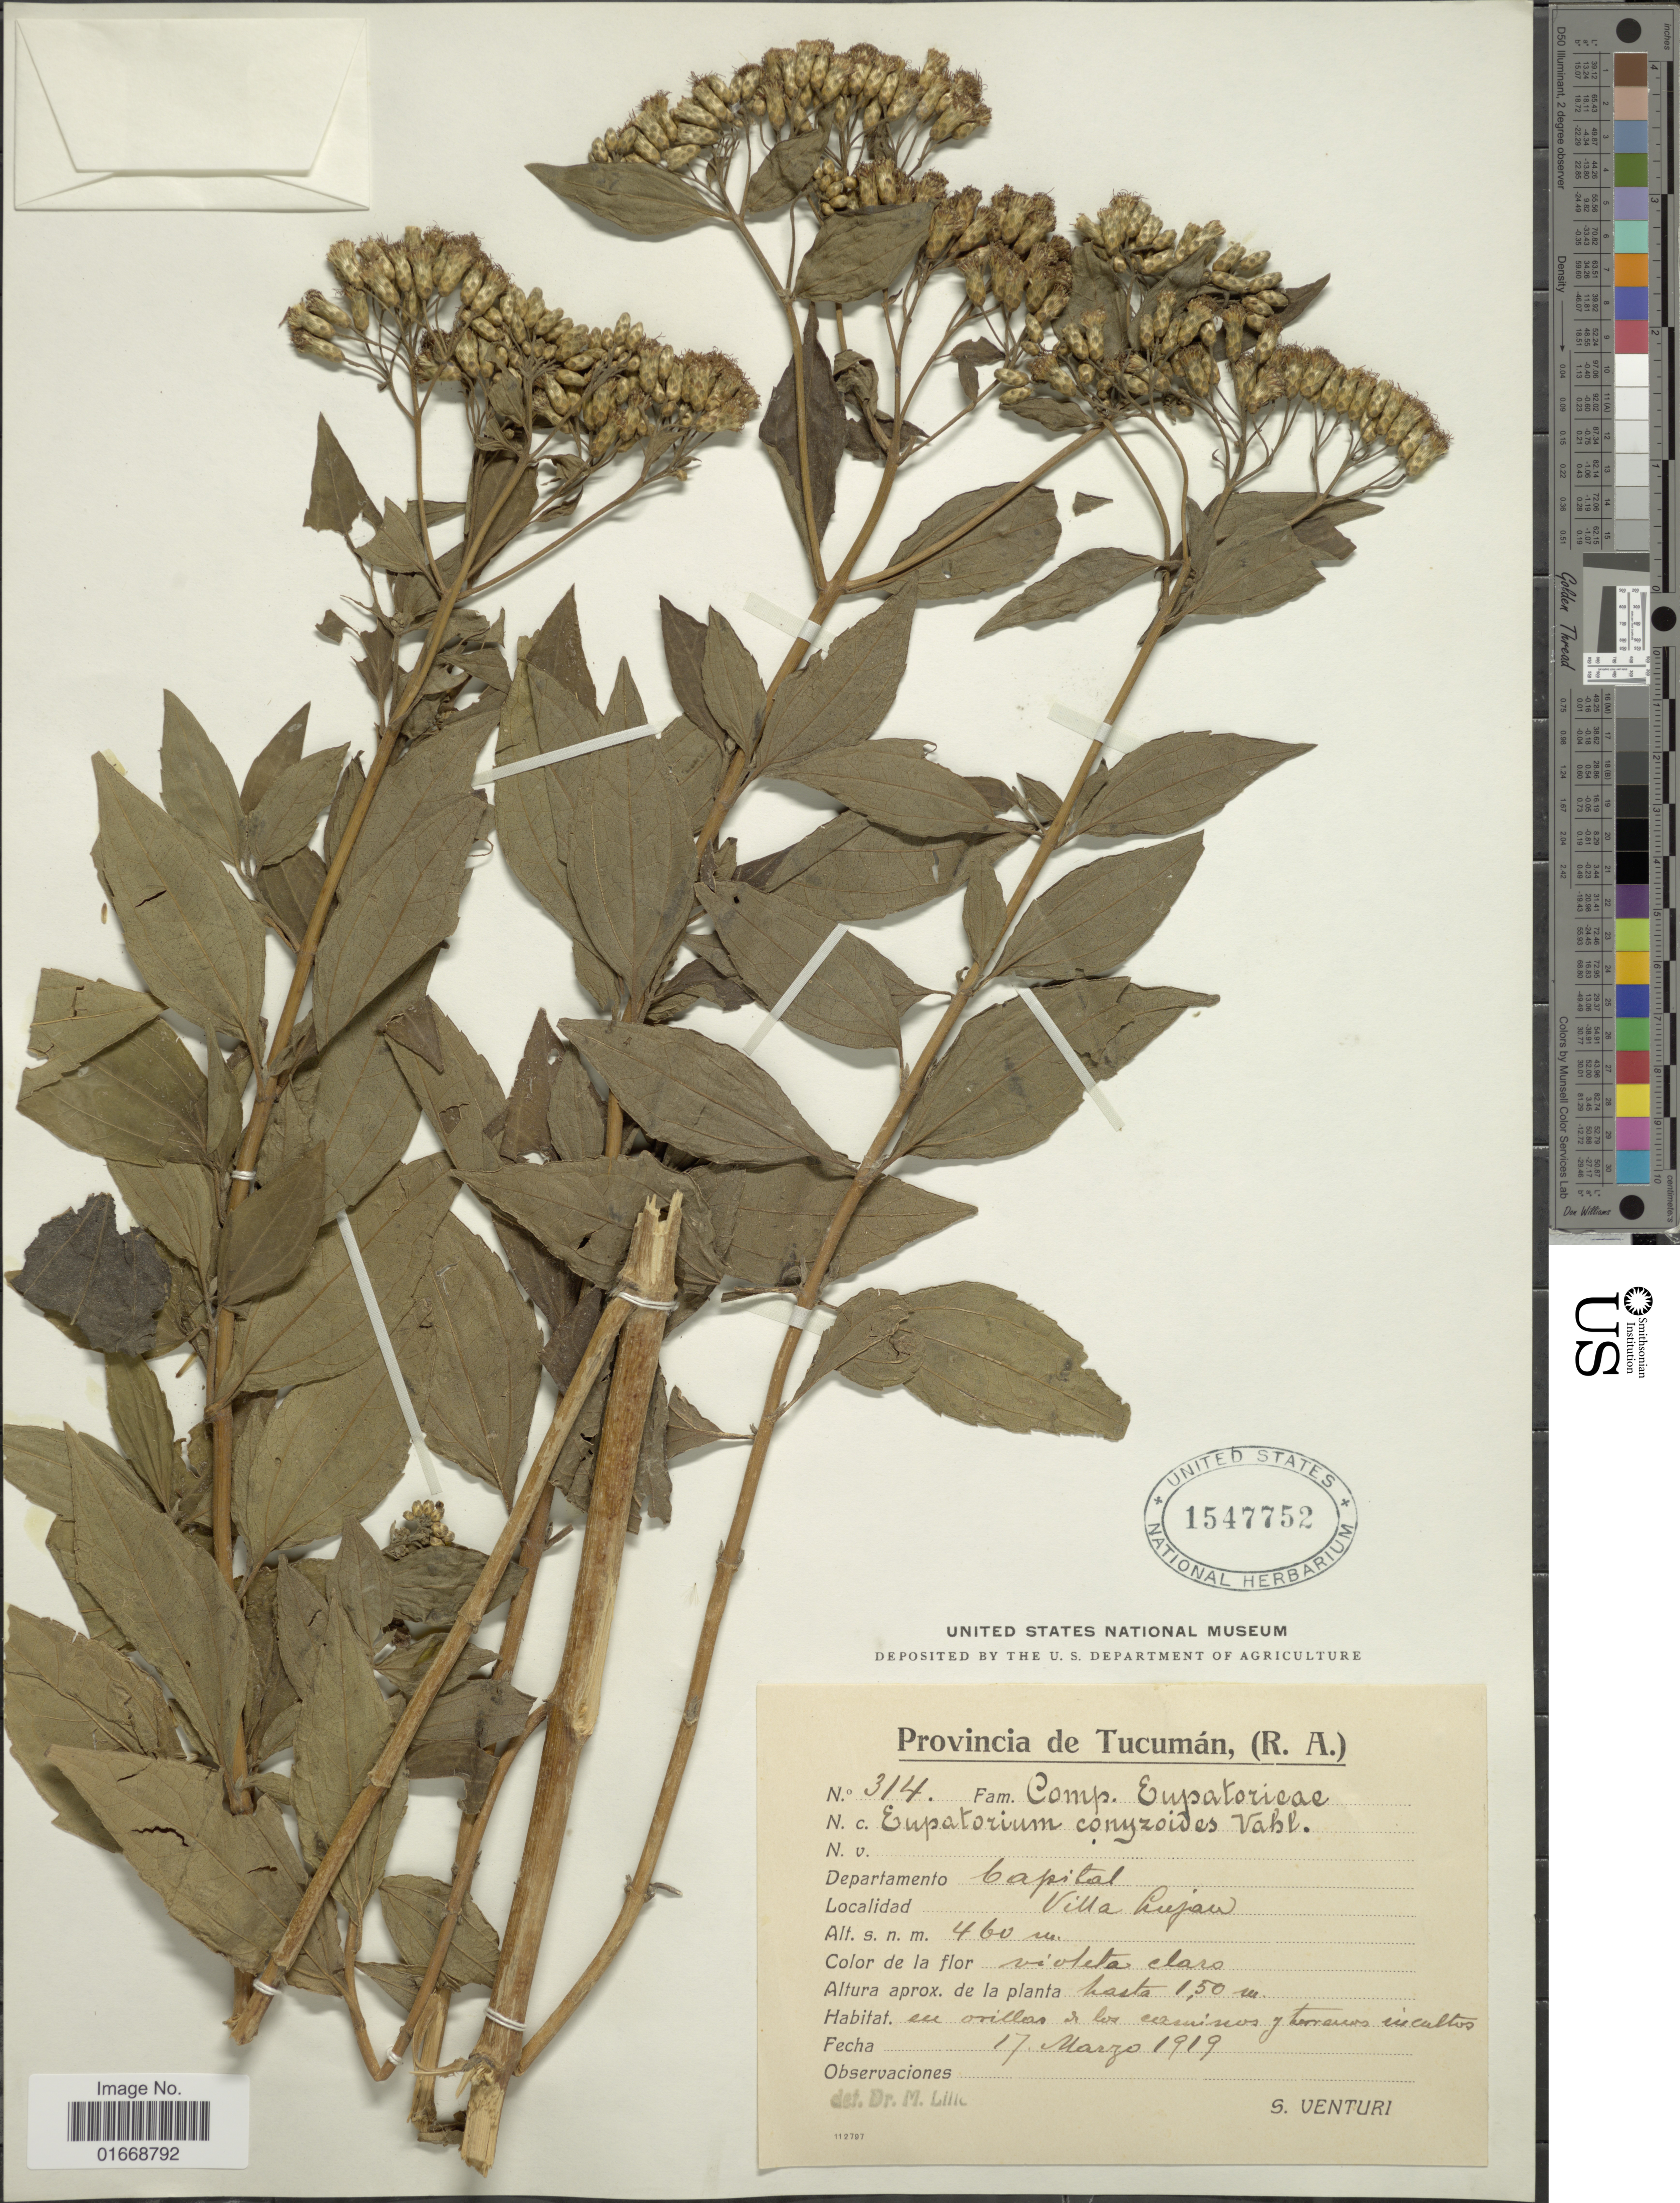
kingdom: Plantae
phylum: Tracheophyta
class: Magnoliopsida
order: Asterales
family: Asteraceae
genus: Chromolaena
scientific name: Chromolaena hookeriana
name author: (Griseb.) R.M. King & H. Rob.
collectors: S. Venturi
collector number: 314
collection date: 1919-03-17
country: Argentina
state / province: Tucuman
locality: Departamento Capital, Villa Lujan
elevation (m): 460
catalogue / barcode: US 1547752